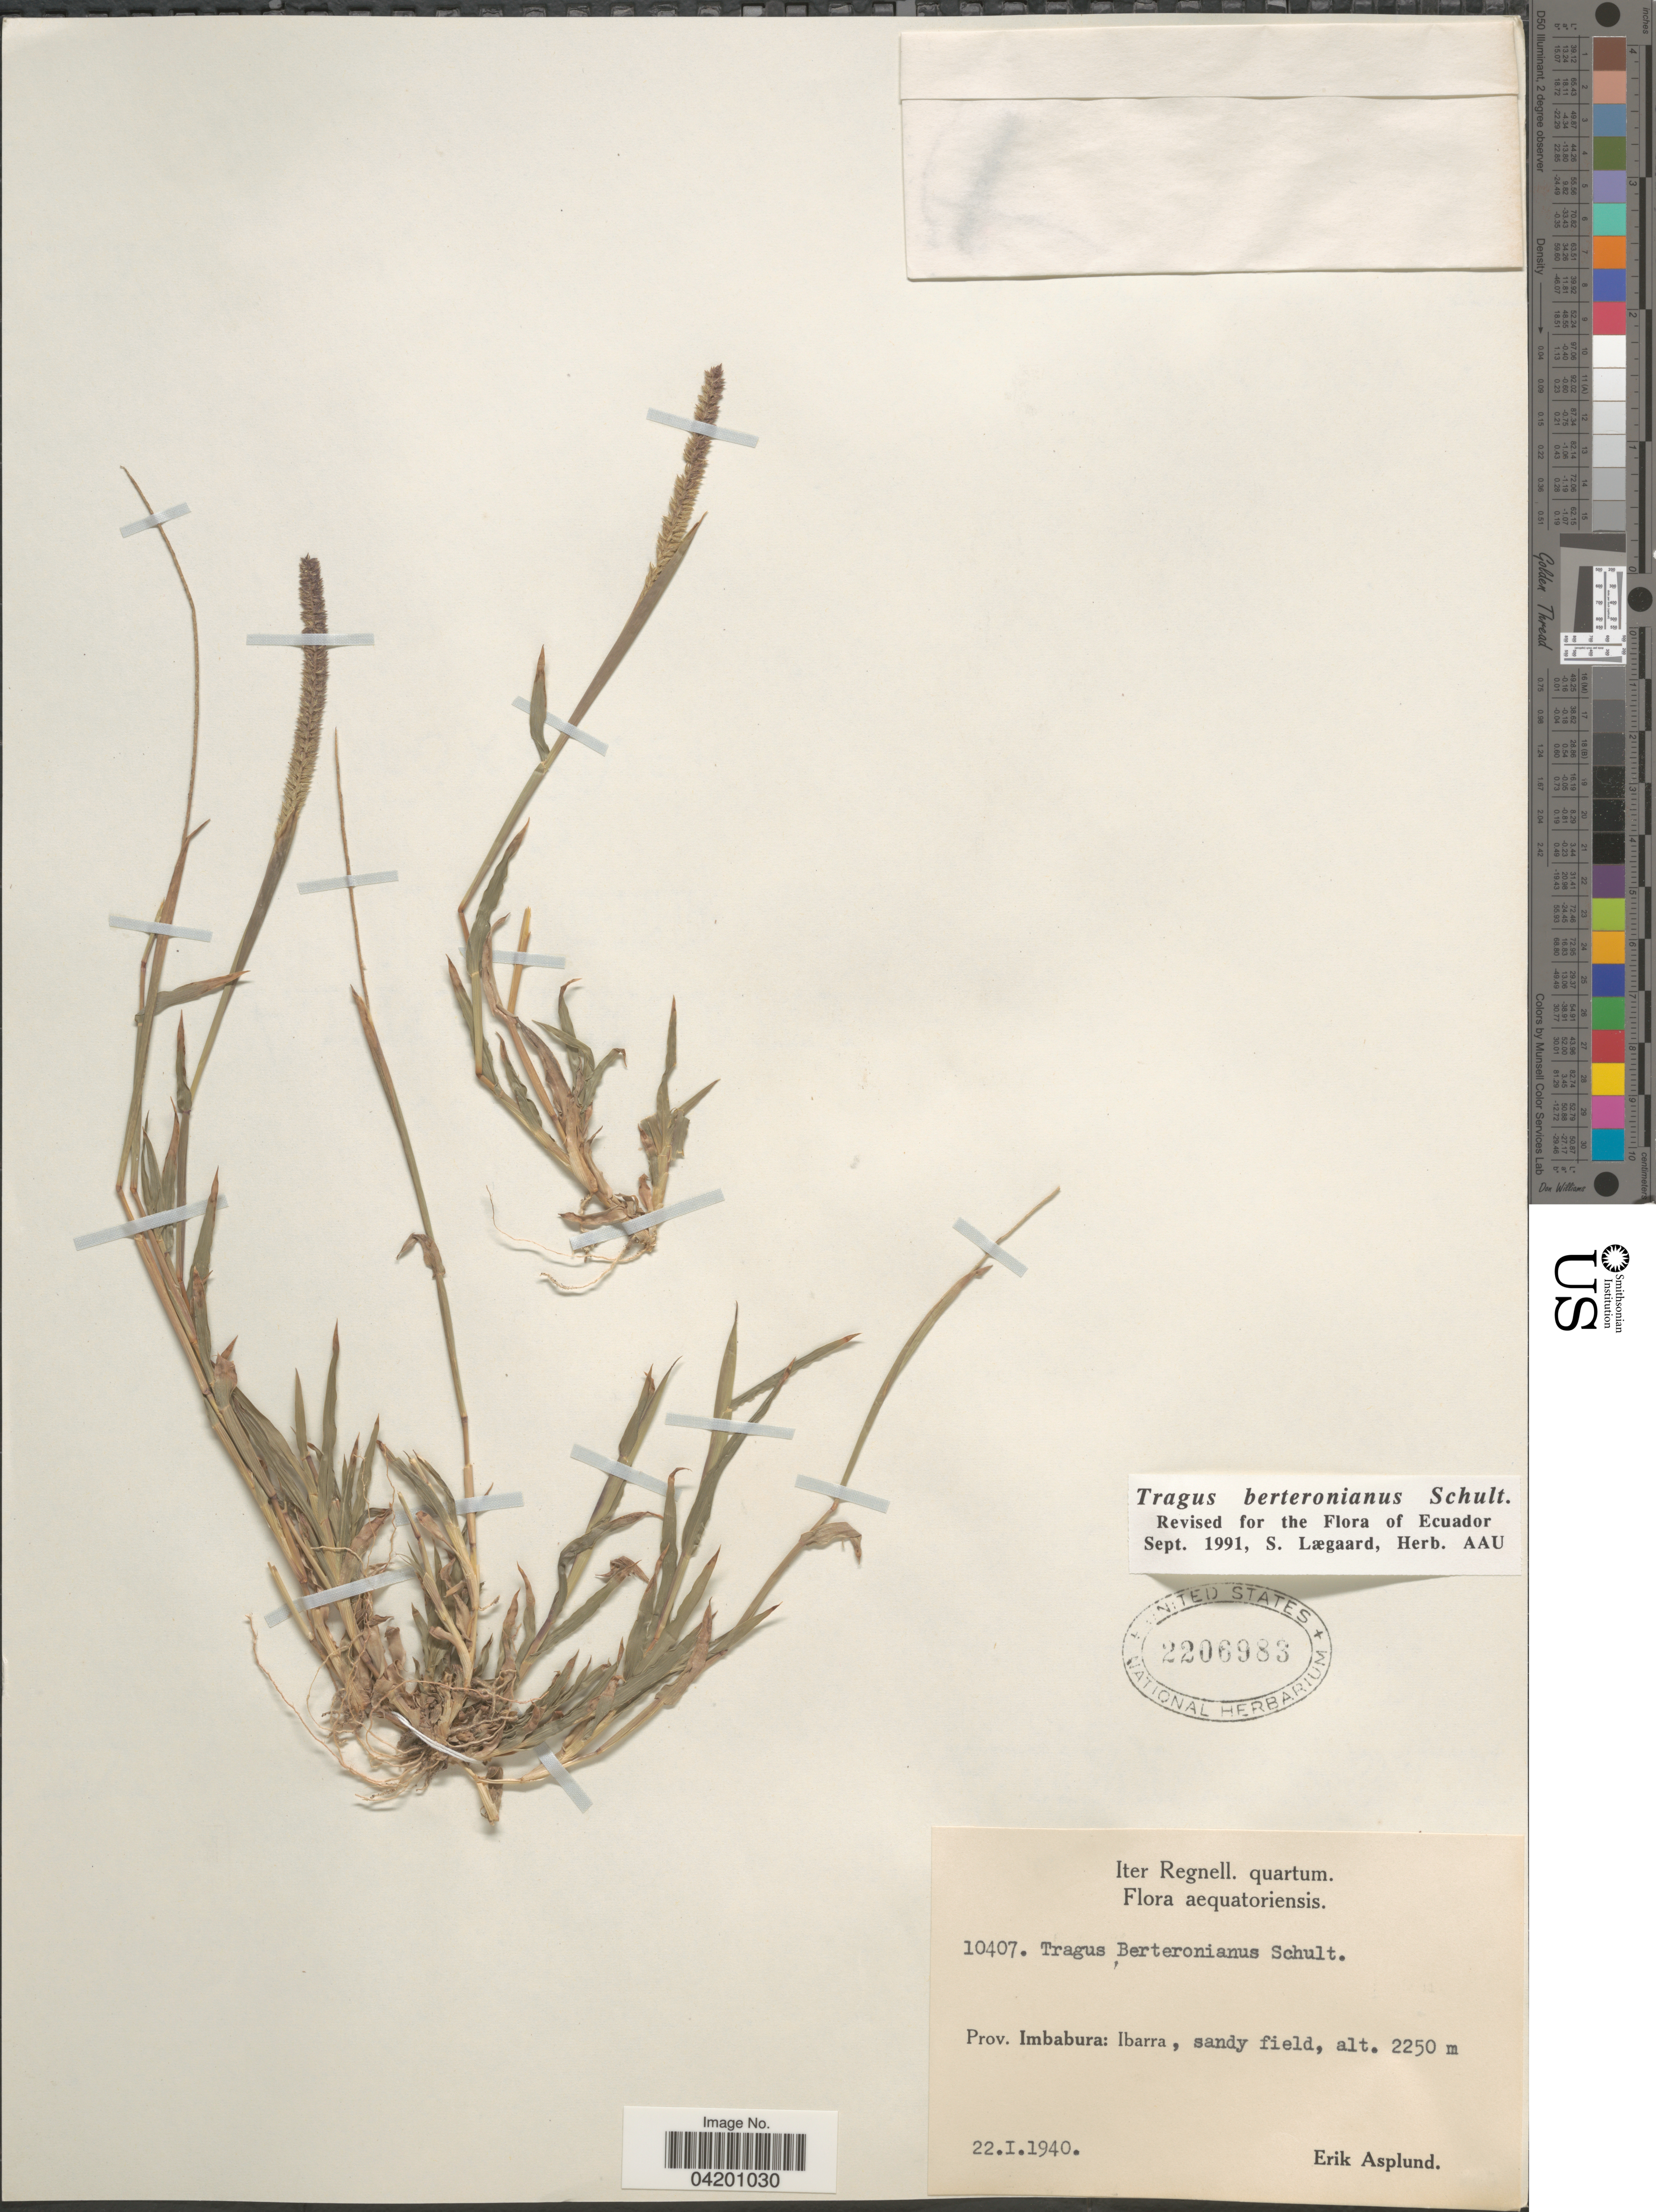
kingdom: Plantae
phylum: Tracheophyta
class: Liliopsida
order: Poales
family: Poaceae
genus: Tragus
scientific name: Tragus berteronianus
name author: Schult.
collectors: E. Asplund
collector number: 10407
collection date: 1940-01-22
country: Ecuador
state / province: Imbabura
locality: Iter Regnell. quartum. Aequatoriensis. Ibarra.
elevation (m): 2250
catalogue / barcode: US 2206983